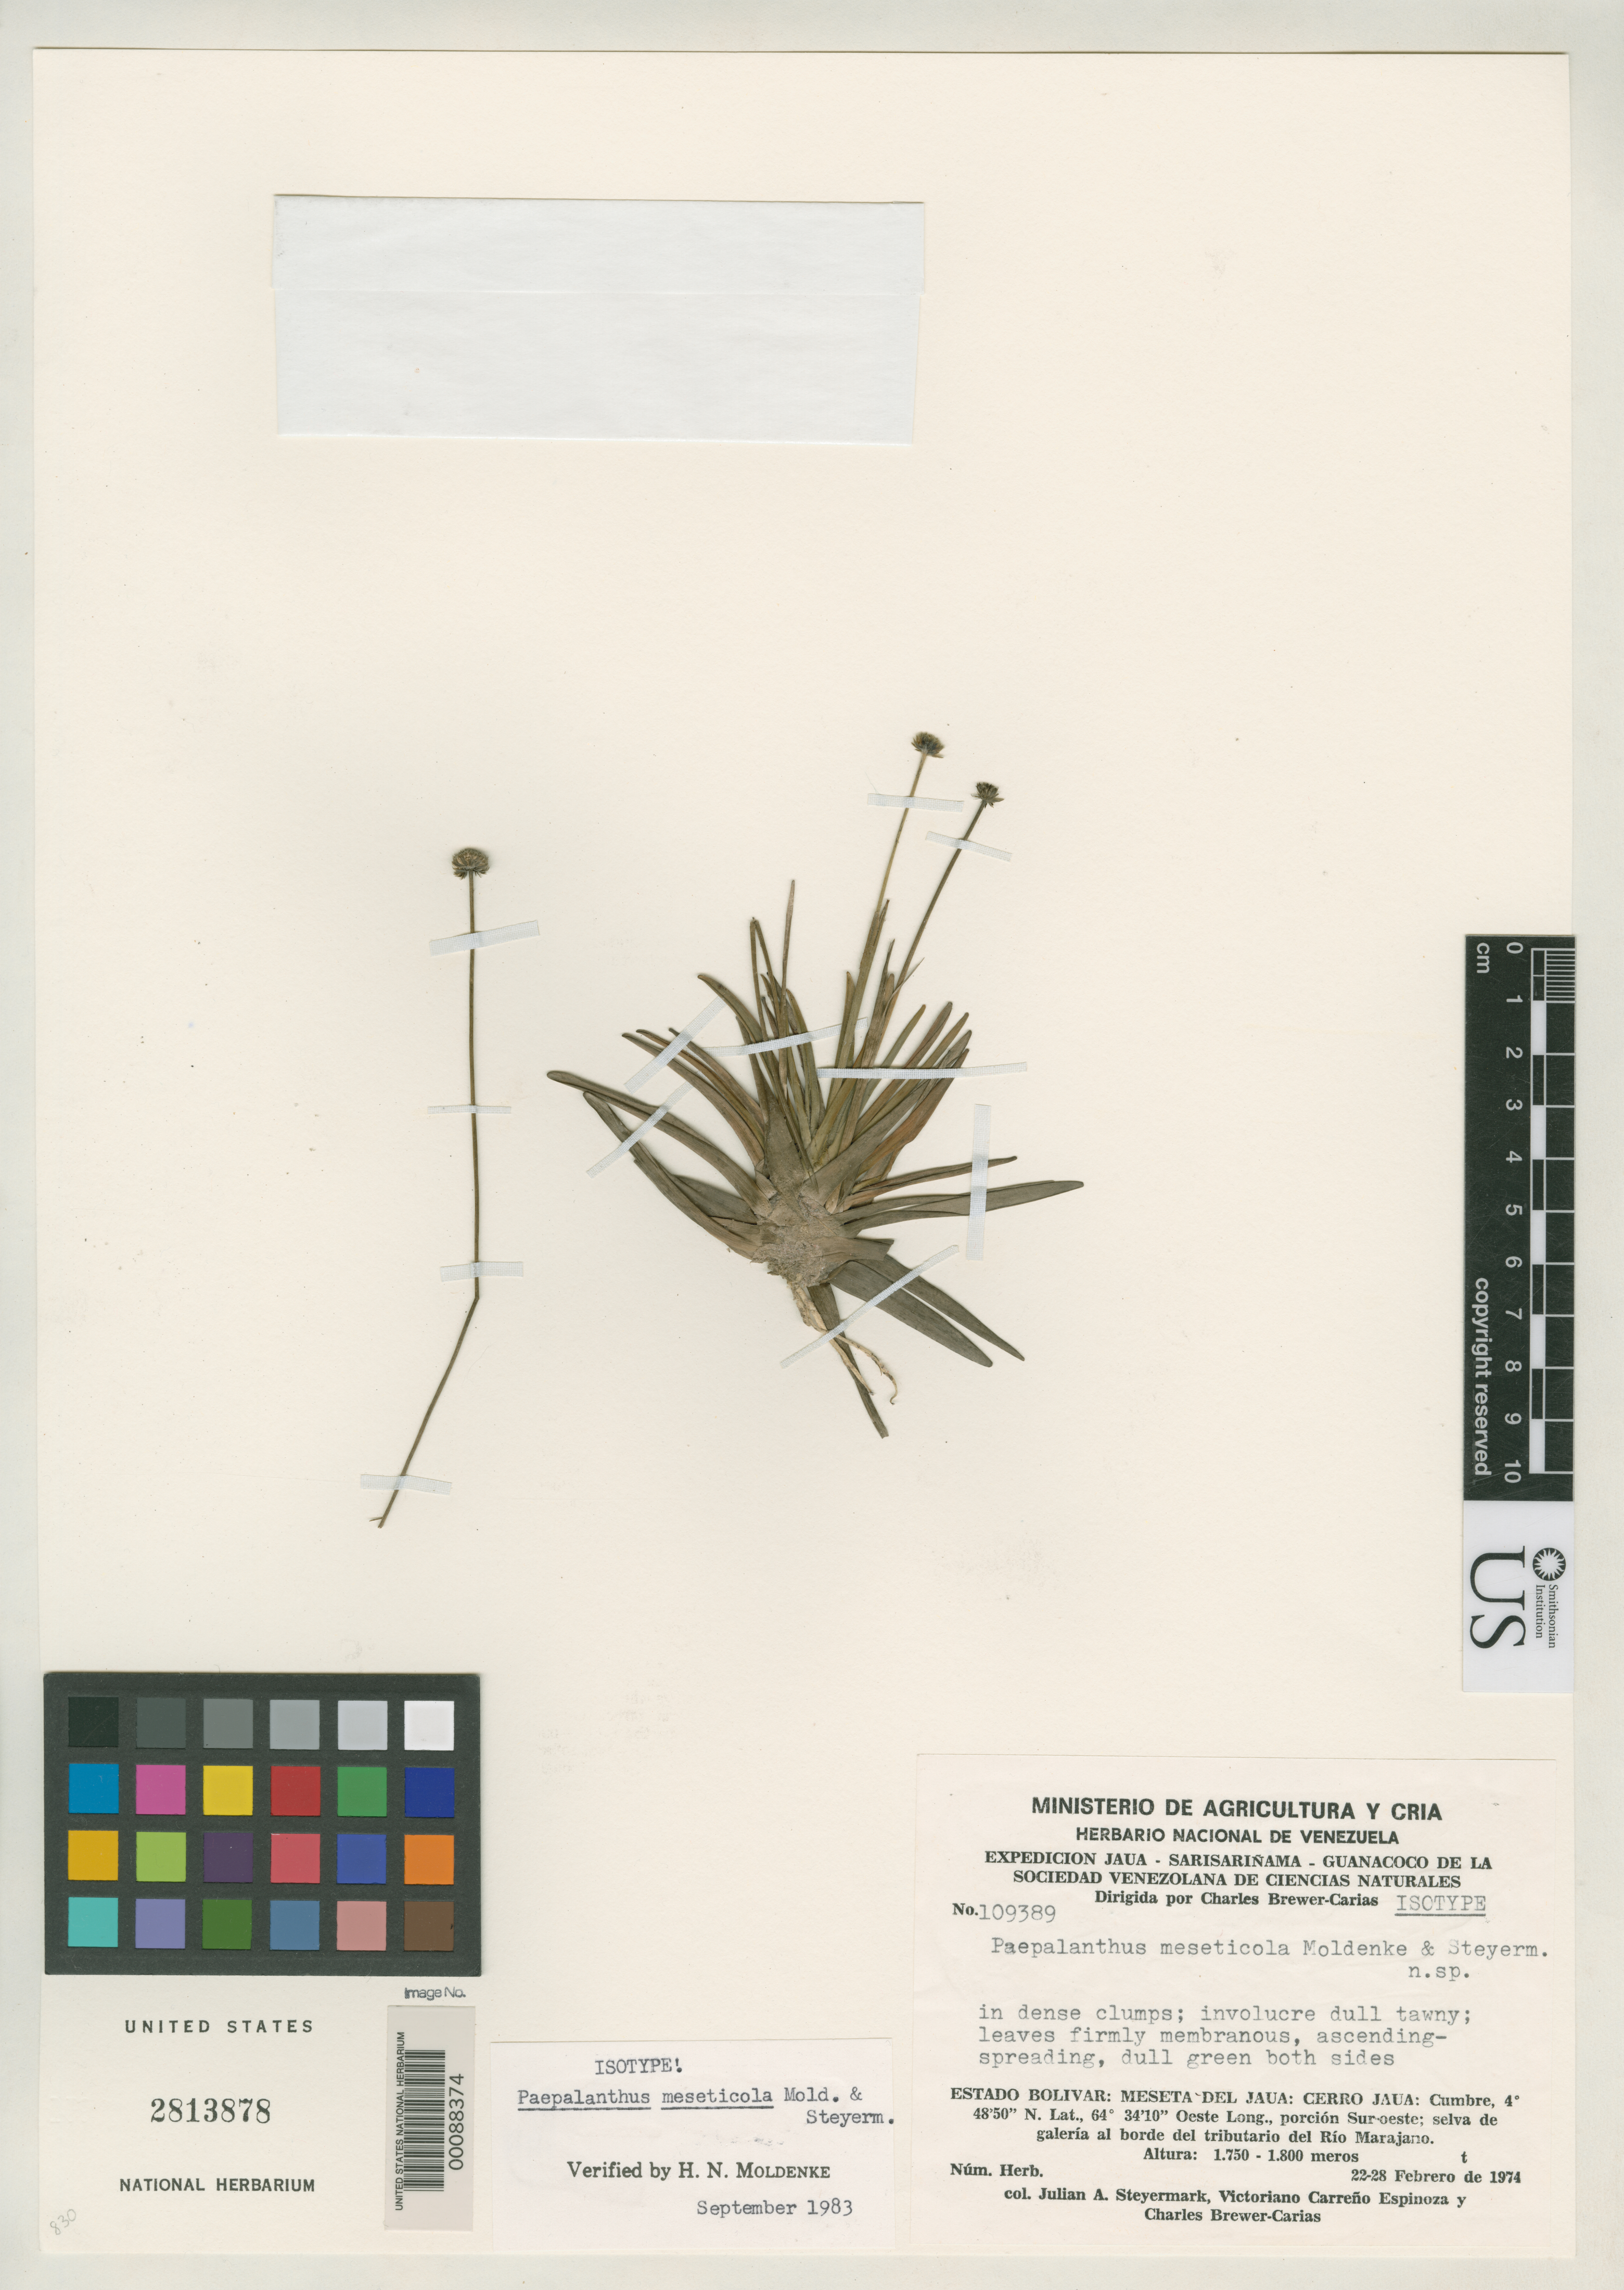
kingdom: Plantae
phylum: Tracheophyta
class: Liliopsida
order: Poales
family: Eriocaulaceae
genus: Paepalanthus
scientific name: Paepalanthus meseticola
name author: Moldenke & Steyerm.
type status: Isotype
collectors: J. Steyermark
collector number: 109389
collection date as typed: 22 Feb 1974 to 28 Feb 1974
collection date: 1974-02-22/1974-02-28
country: Venezuela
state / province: Bolivar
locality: Meseta del Jaua, Cerro Jaua.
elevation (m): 1750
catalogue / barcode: US 2813878